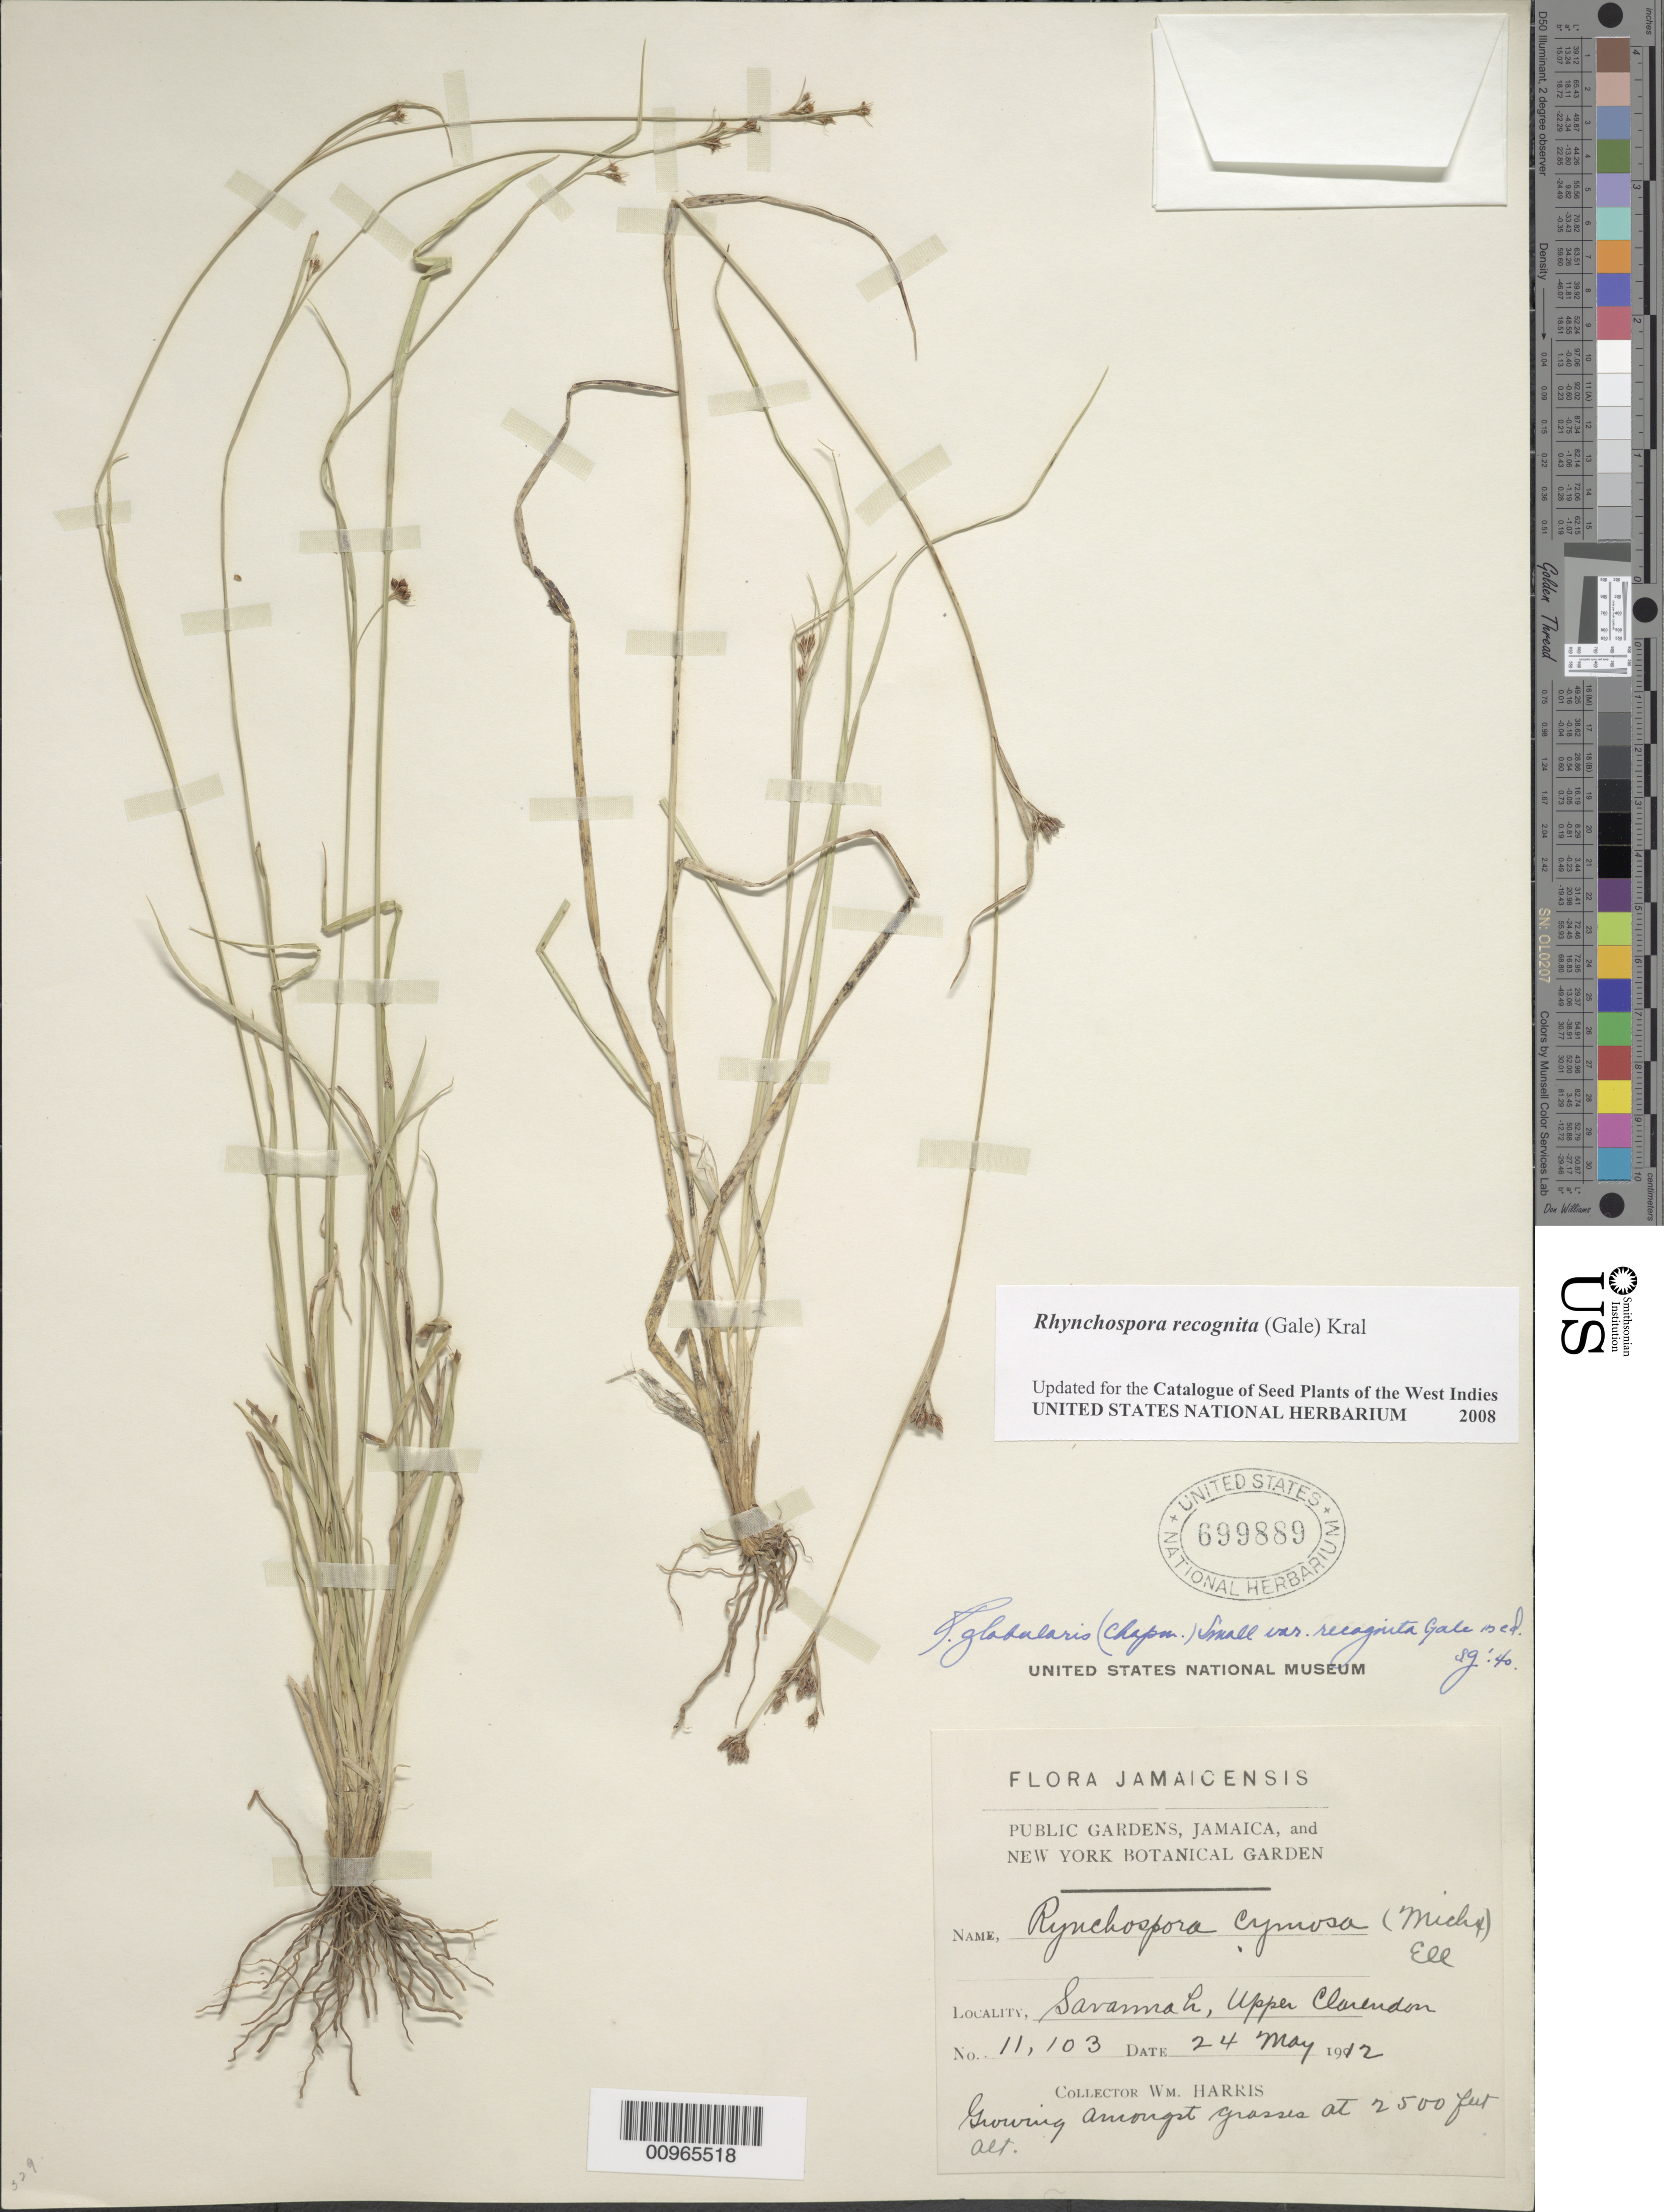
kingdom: Plantae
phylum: Tracheophyta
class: Liliopsida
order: Poales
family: Cyperaceae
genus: Rhynchospora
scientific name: Rhynchospora recognita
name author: (Gale) Kral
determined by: Strong, M. T., (US), Smithsonian Institution - National Museum of Natural History (UNITED STATES)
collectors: W. H. Harris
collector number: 11103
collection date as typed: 24 May 1912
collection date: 1912-05-24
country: Jamaica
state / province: Clarendon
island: Jamaica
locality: Savannah, Upper Clarendon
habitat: Growing amongst grasses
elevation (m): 762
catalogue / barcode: US 699889